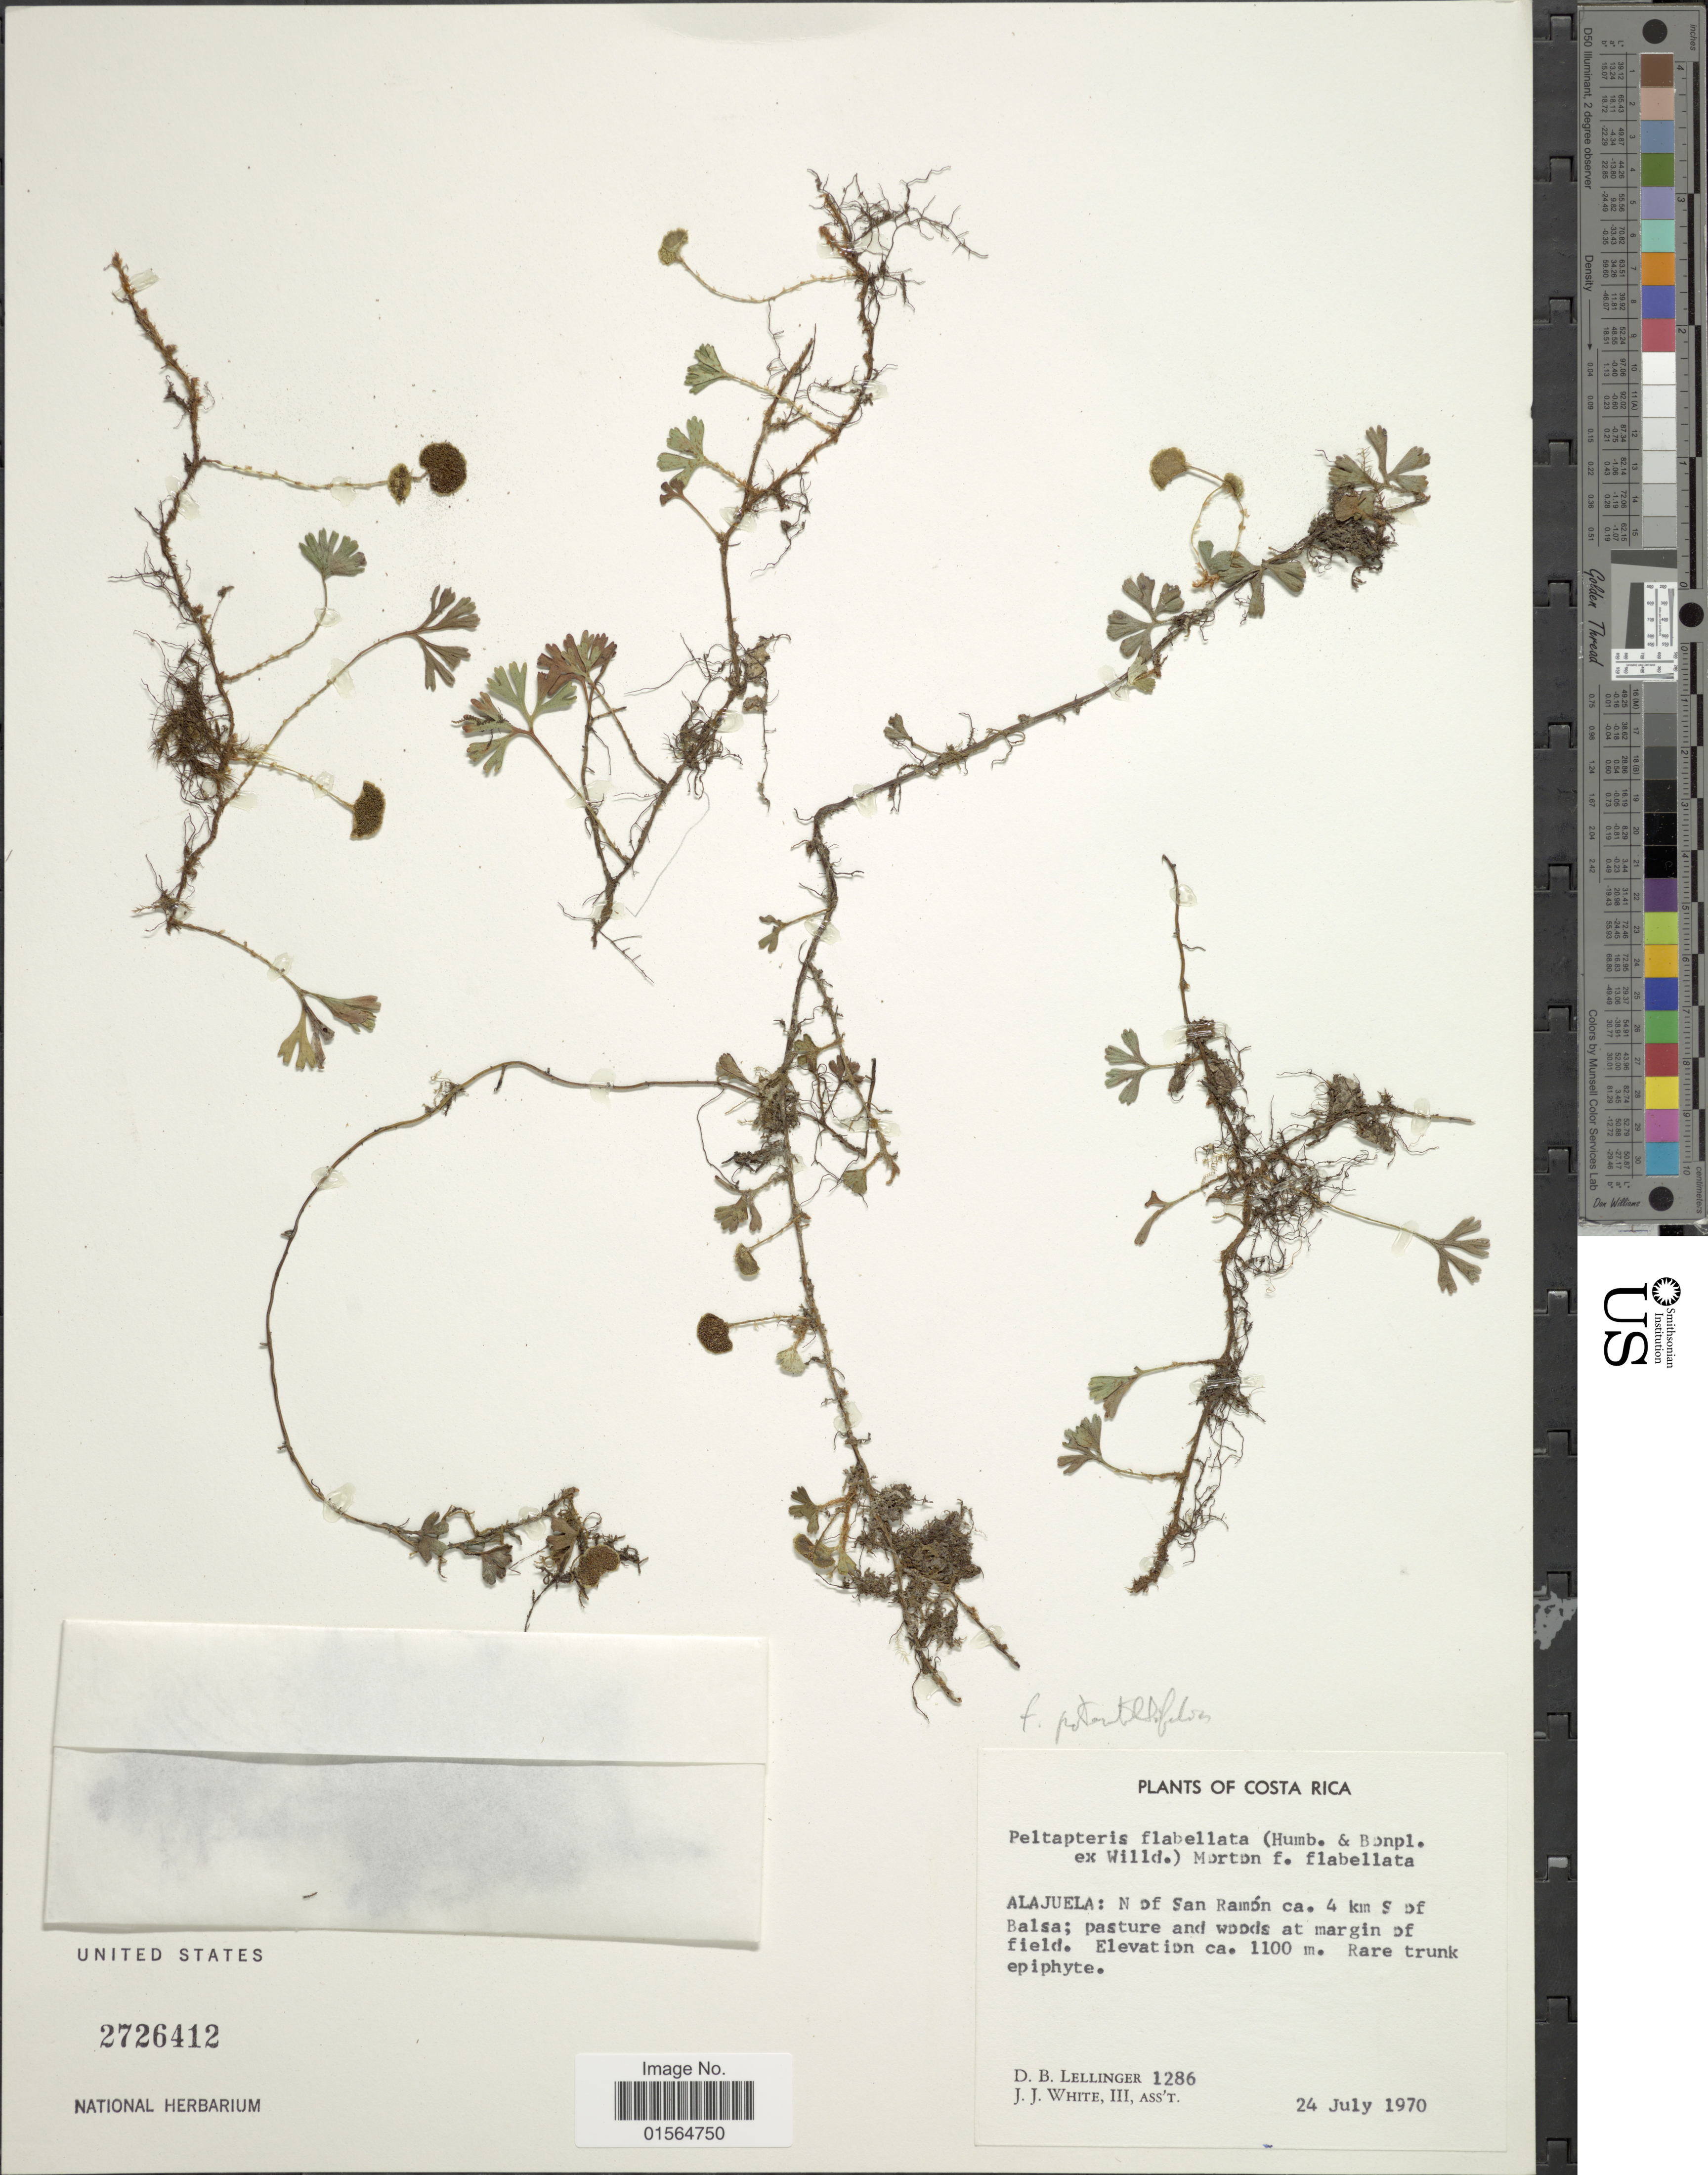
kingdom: Plantae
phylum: Tracheophyta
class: Polypodiopsida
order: Polypodiales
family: Dryopteridaceae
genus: Elaphoglossum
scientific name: Elaphoglossum peltatum f. potentillifolium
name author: (Christ) Mickel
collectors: D. B. Lellinger & J. J. White III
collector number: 1286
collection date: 1970-07-24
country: Costa Rica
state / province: Alajuela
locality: N of San Ramon ca. 4 km S of Balsa: pasture and woods margin of field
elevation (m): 1100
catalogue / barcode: US 2726412